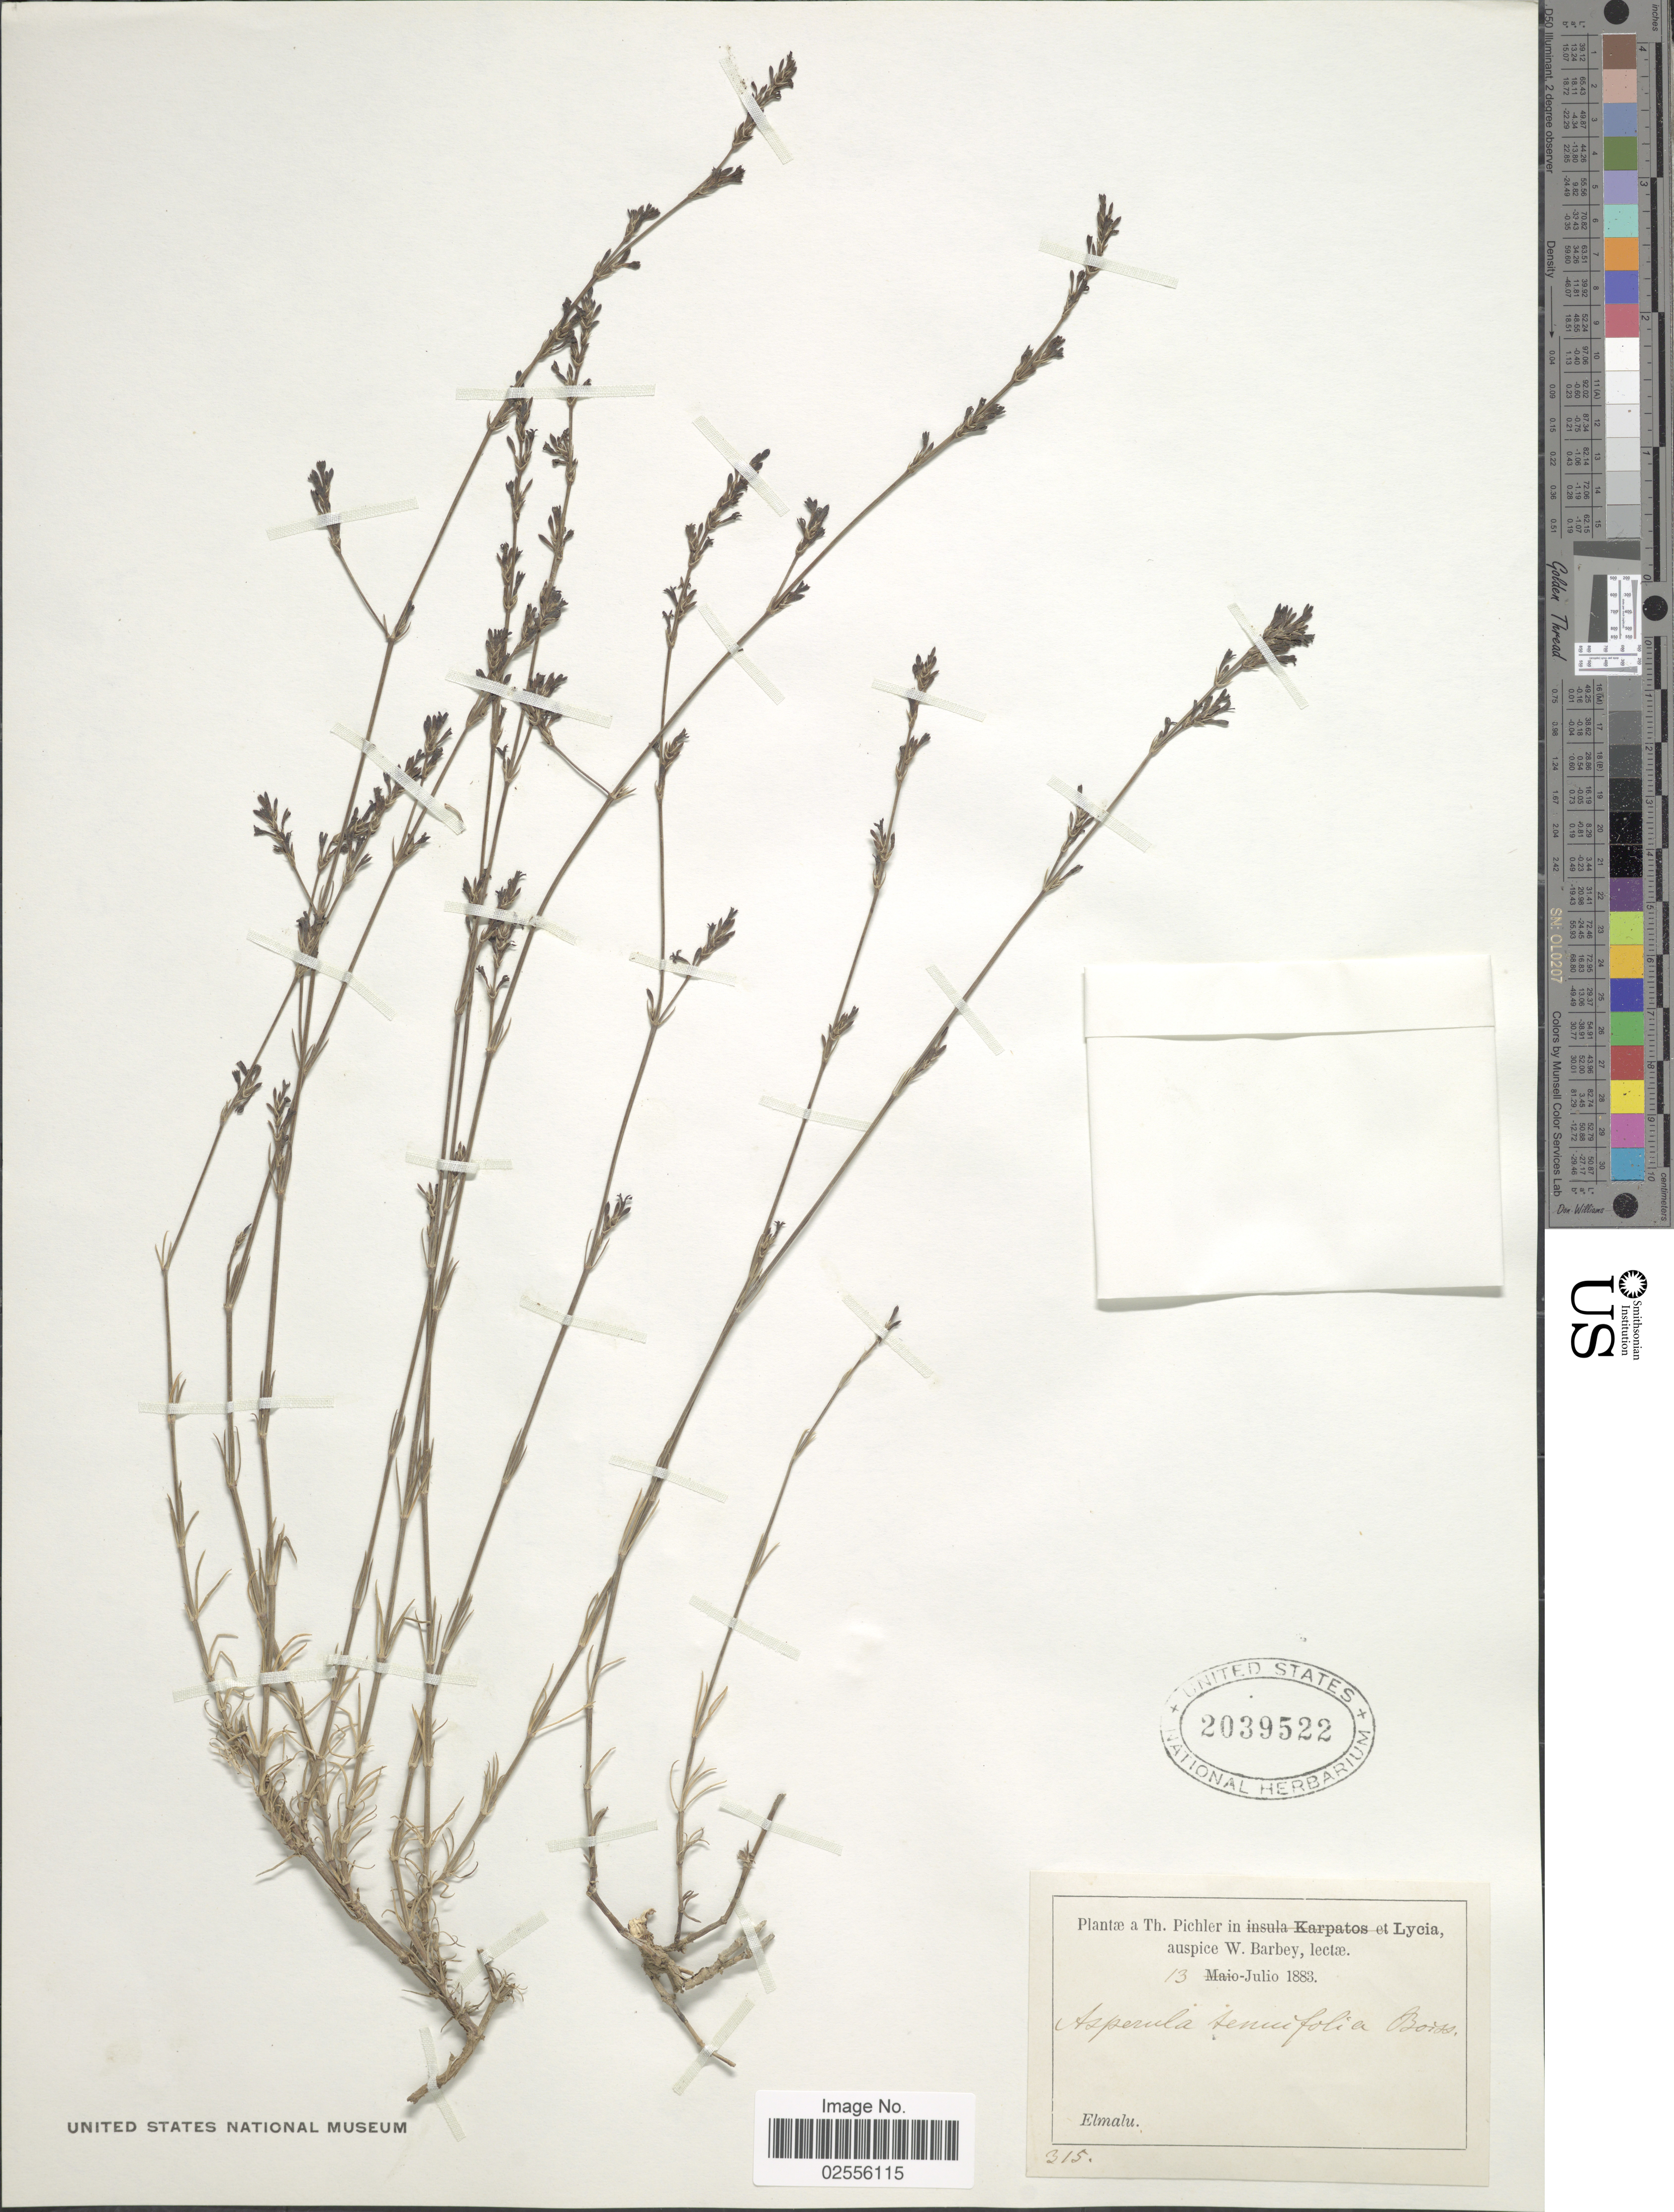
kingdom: Plantae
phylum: Tracheophyta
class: Magnoliopsida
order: Gentianales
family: Rubiaceae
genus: Asperula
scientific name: Asperula tenuifolia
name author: Boiss.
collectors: T. Pichler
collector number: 315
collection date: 1883-07-13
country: Turkey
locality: Lycia, Elmalu.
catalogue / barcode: US 2039522